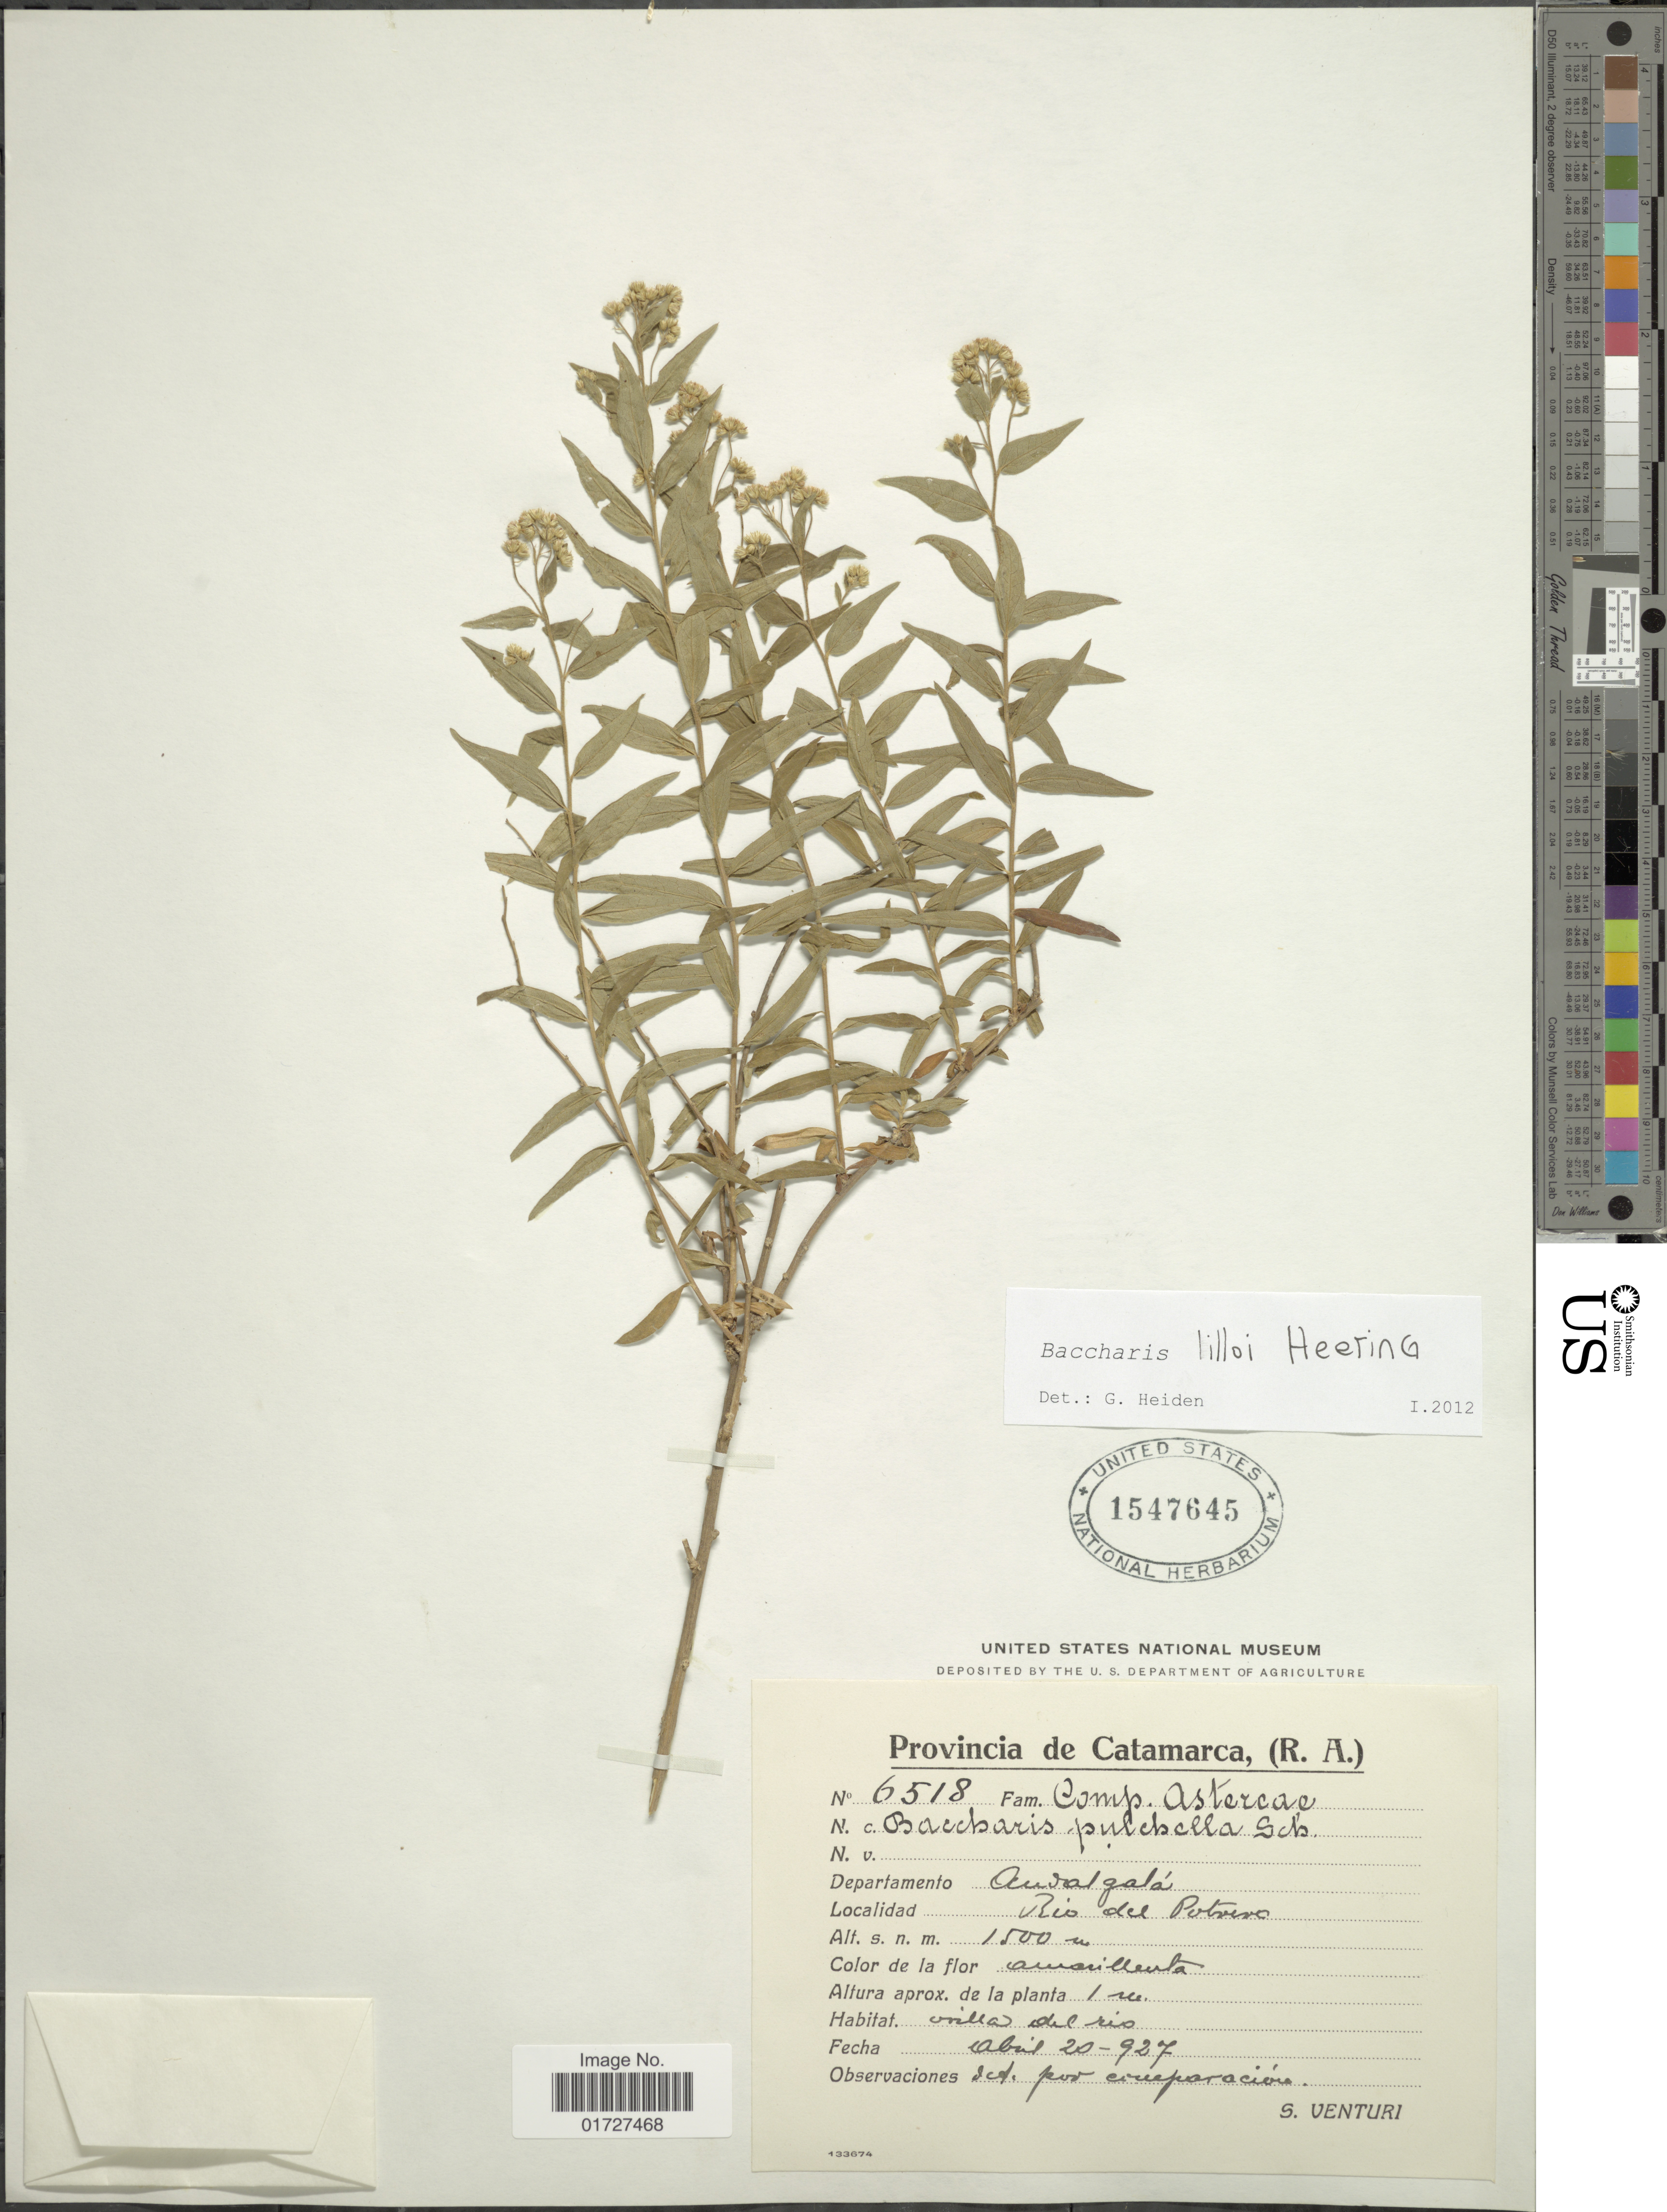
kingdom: Plantae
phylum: Tracheophyta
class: Magnoliopsida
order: Asterales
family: Asteraceae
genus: Baccharis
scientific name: Baccharis lilloi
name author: Heering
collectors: S. Venturi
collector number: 6518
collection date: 1927-04-20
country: Argentina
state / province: Catamarca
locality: Departamento Acuvalgala, Rio del Potrero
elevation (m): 1500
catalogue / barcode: US 1547645